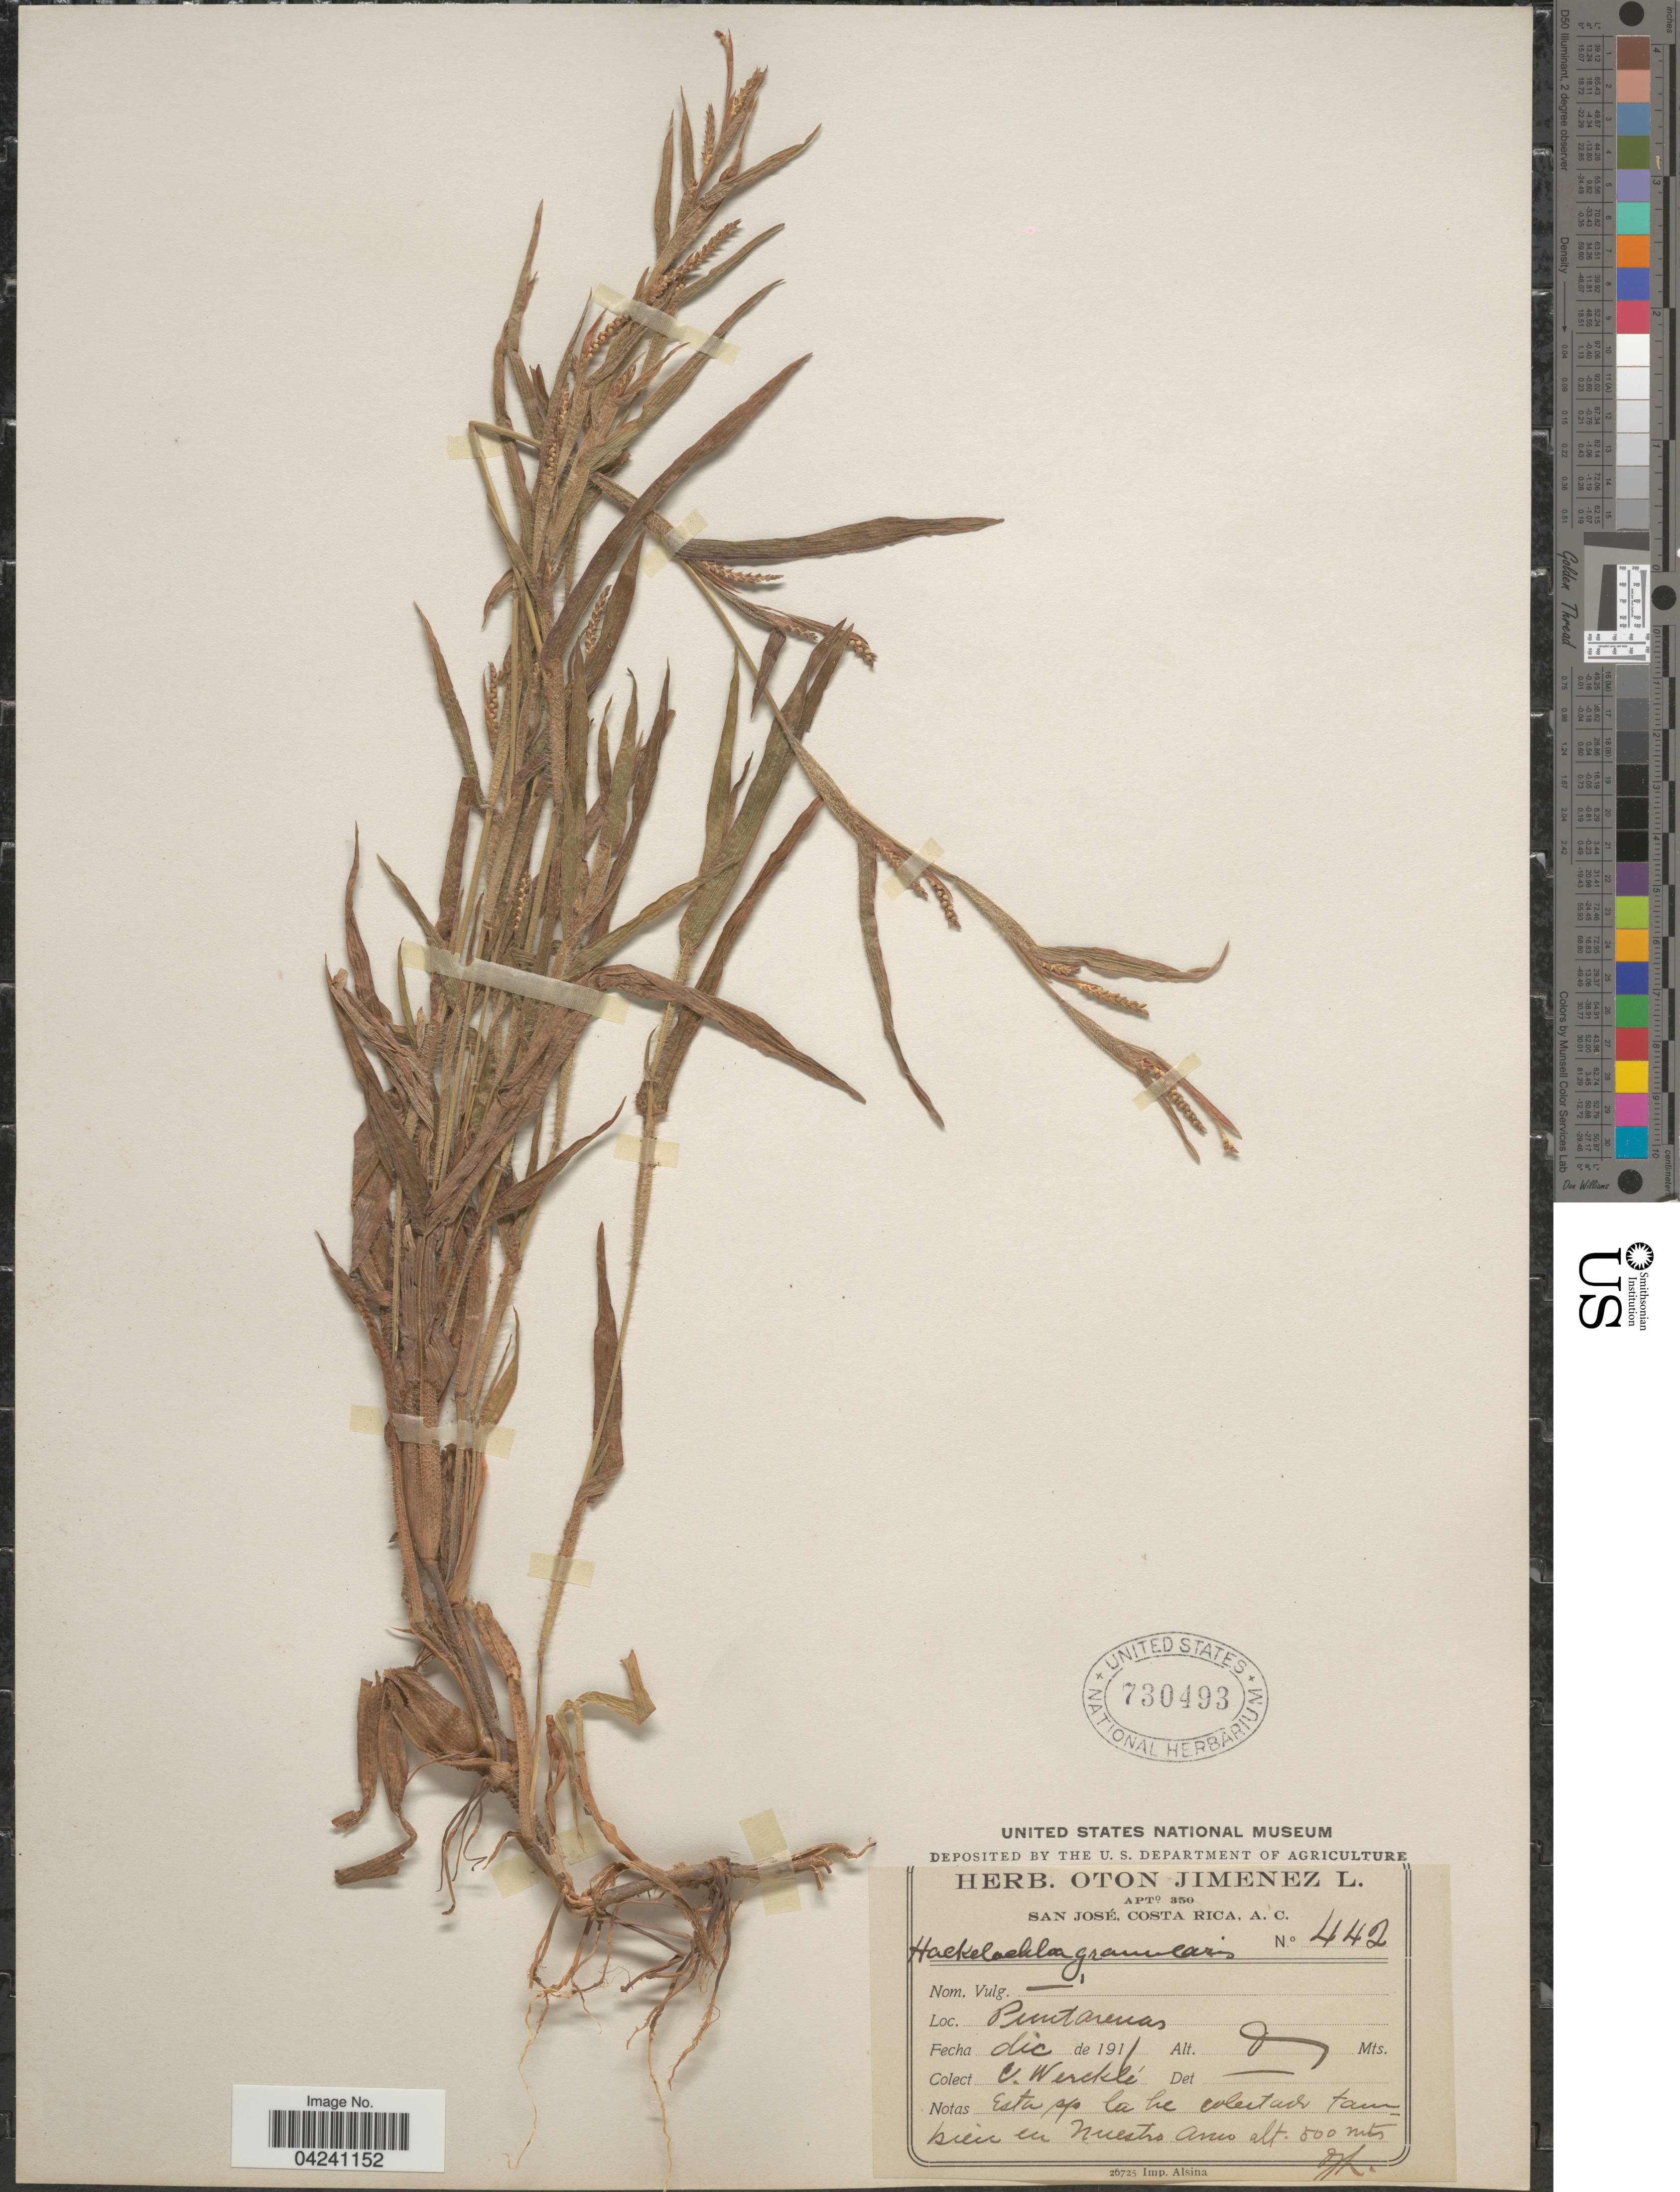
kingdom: Plantae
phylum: Tracheophyta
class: Liliopsida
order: Poales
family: Poaceae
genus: Hackelochloa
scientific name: Hackelochloa granularis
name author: (L.) Kuntze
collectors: C. Wercklé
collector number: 442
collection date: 1911-12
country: Costa Rica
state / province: Puntarenas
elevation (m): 500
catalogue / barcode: US 730493